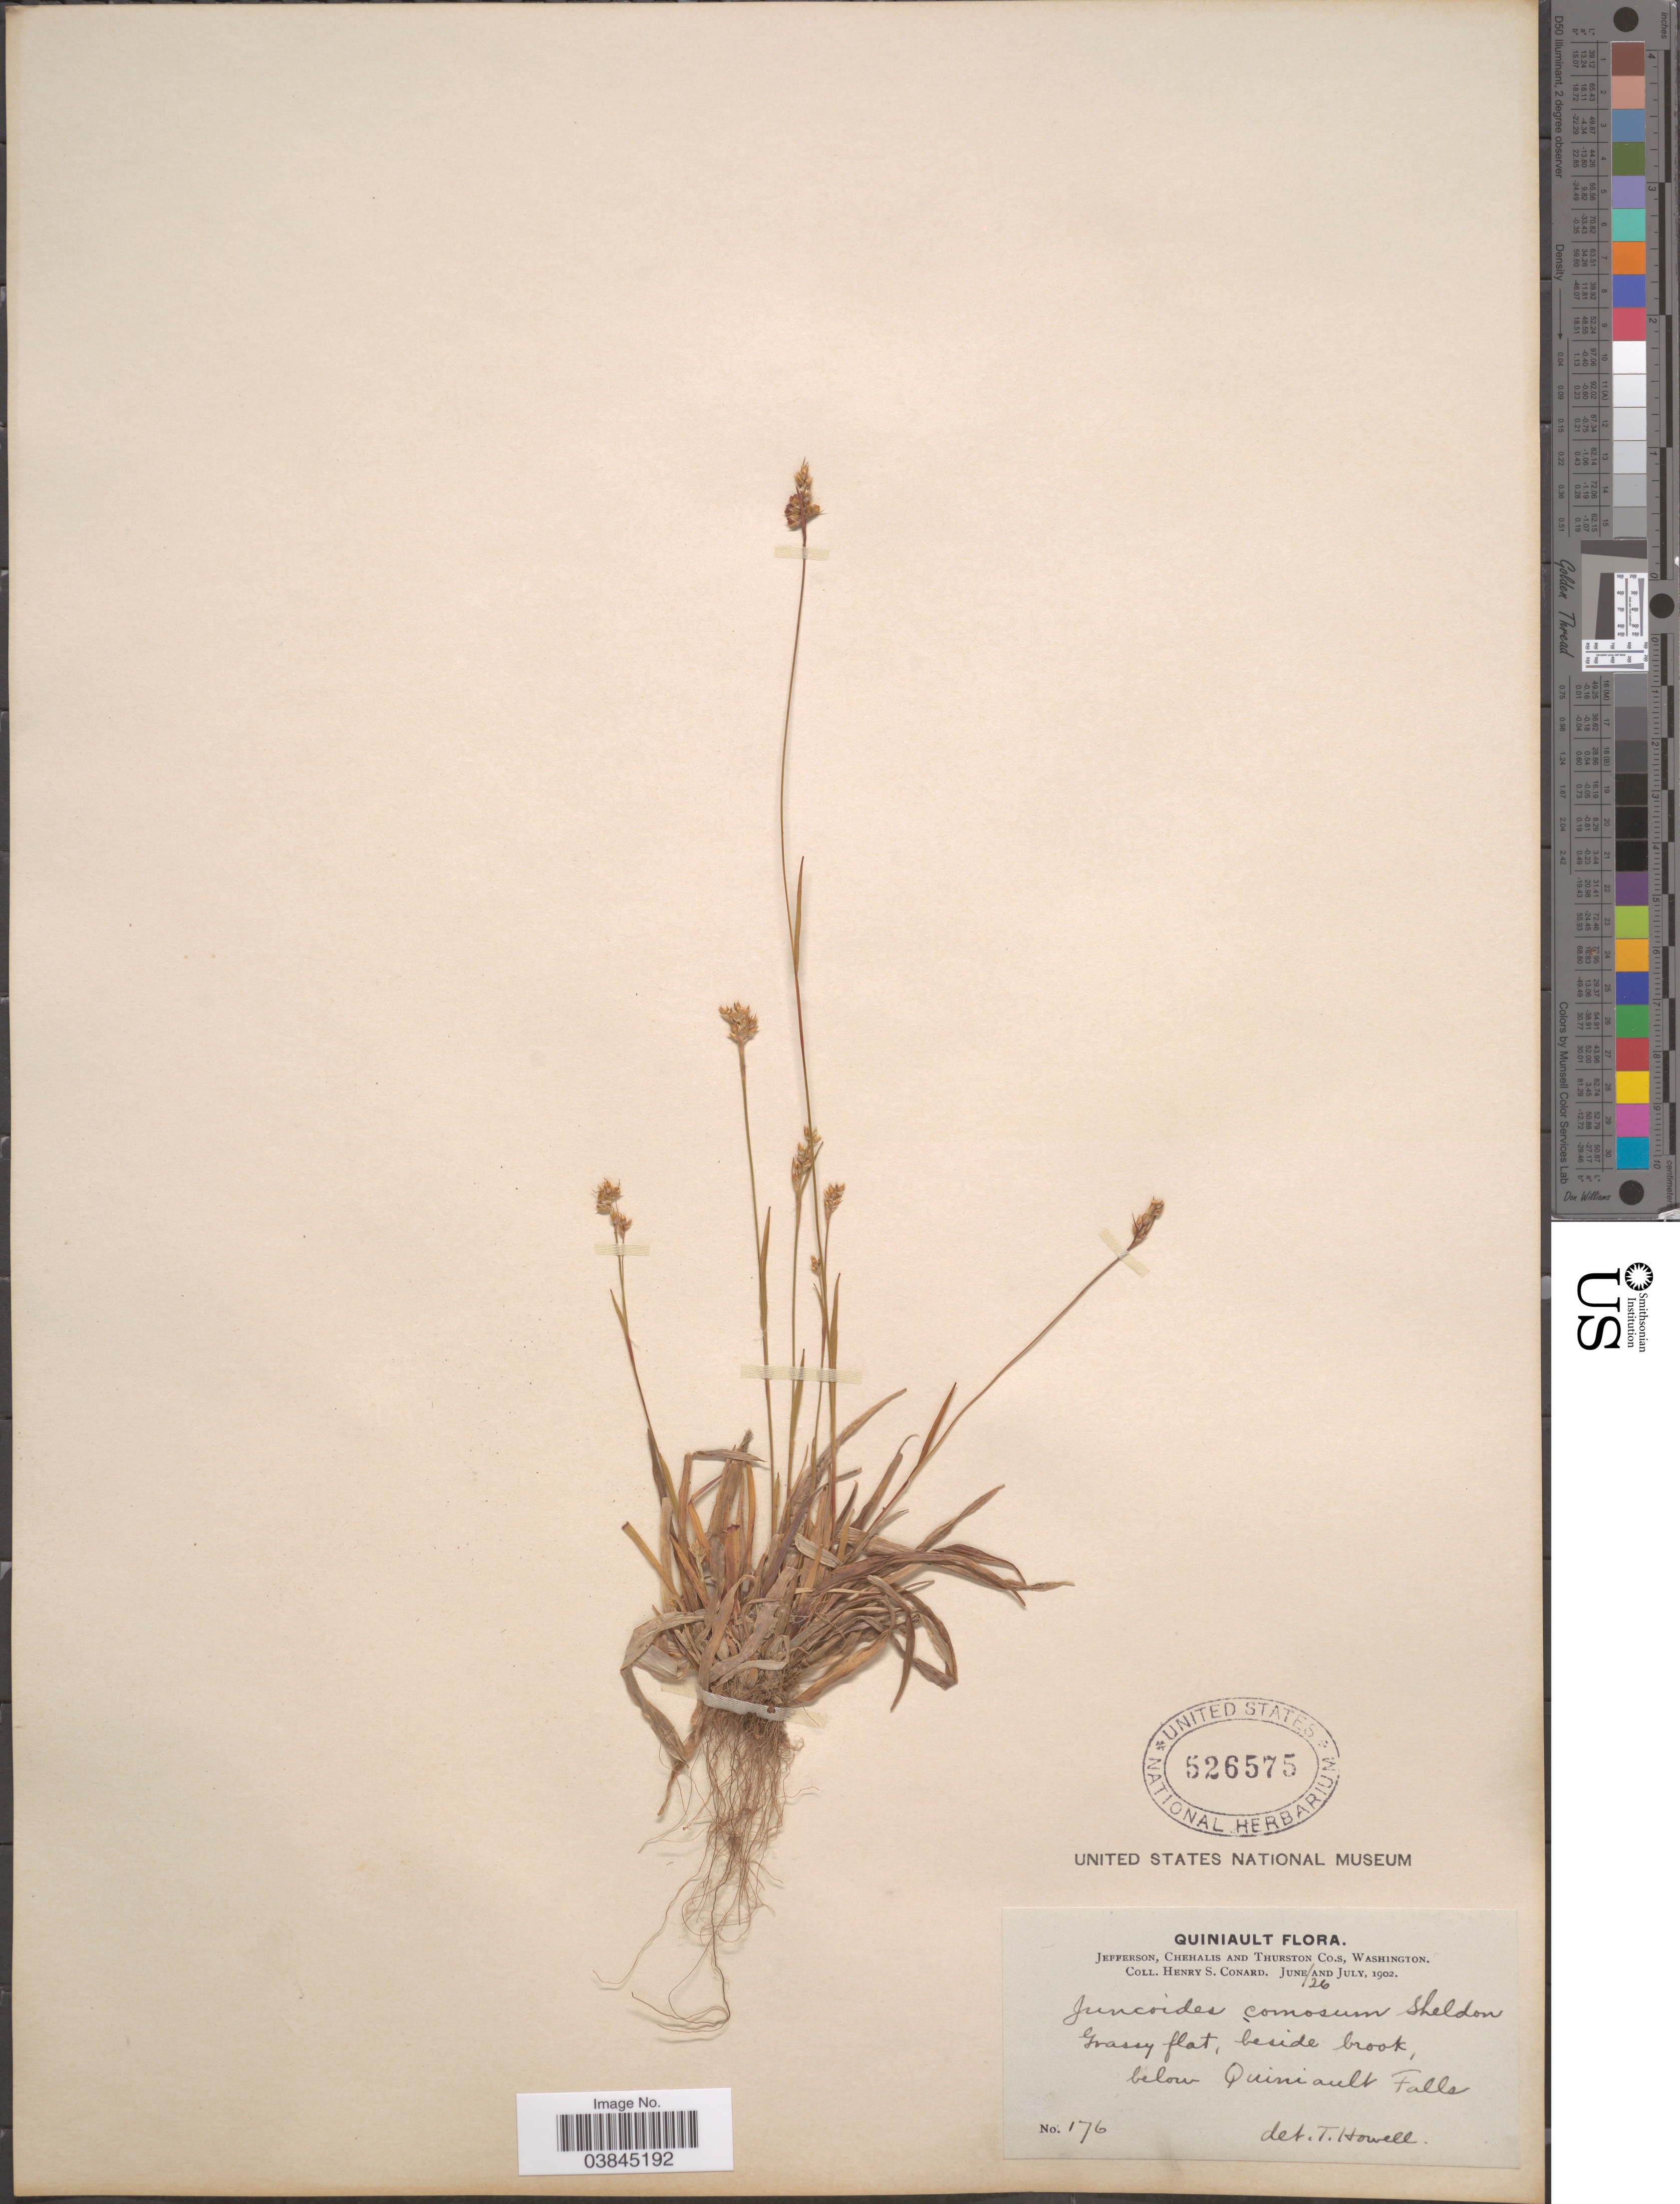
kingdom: Plantae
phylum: Tracheophyta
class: Liliopsida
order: Poales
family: Juncaceae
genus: Luzula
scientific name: Luzula campestris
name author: (L.) DC.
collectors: H. S. Conard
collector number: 176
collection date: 1902-06-26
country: United States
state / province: Washington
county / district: Thurston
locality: Quiniault. Jefferson, Chehalis and Thurston Co.s. Below Quiniault Falls.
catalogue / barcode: US 526575